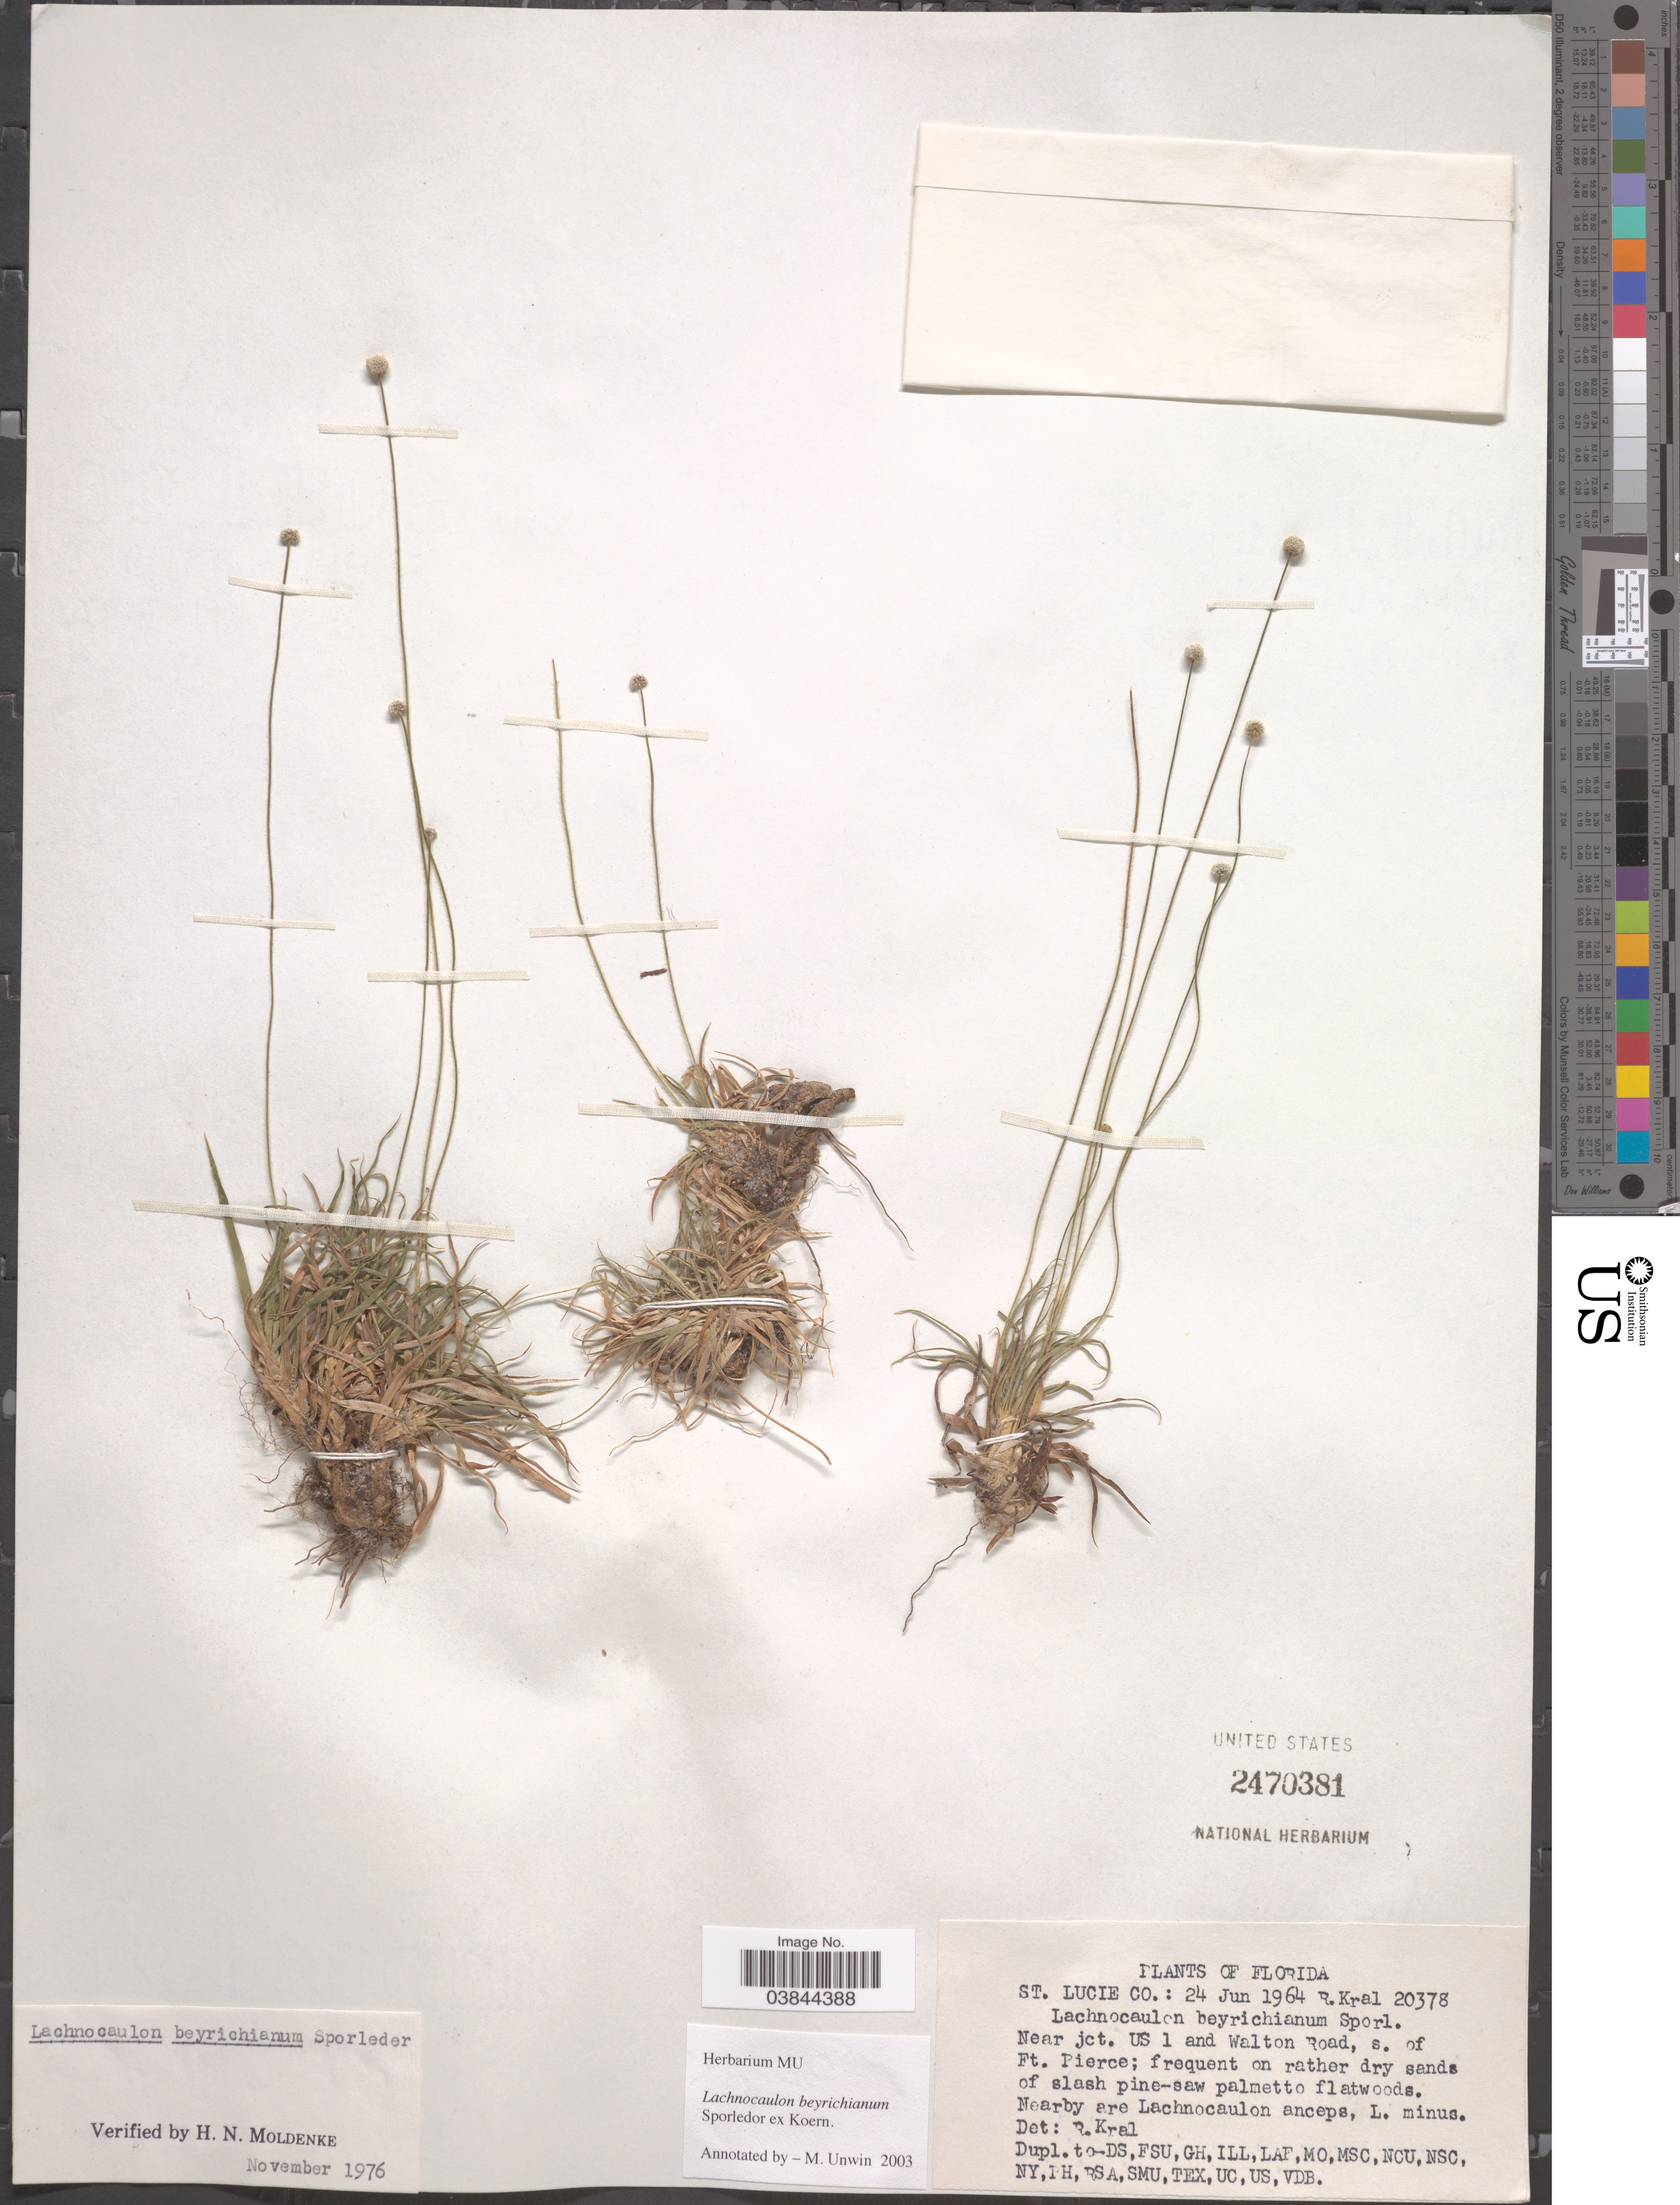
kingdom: Plantae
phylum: Tracheophyta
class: Liliopsida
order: Poales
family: Eriocaulaceae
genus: Lachnocaulon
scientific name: Lachnocaulon beyrichianum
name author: Sporl. ex Körn.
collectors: R. Kral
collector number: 20378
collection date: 1964-06-24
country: United States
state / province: Florida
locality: St. Lucie Co.: Near jct. US 1 and Walton Road, s. of Ft. Pierce.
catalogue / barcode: US 2470381